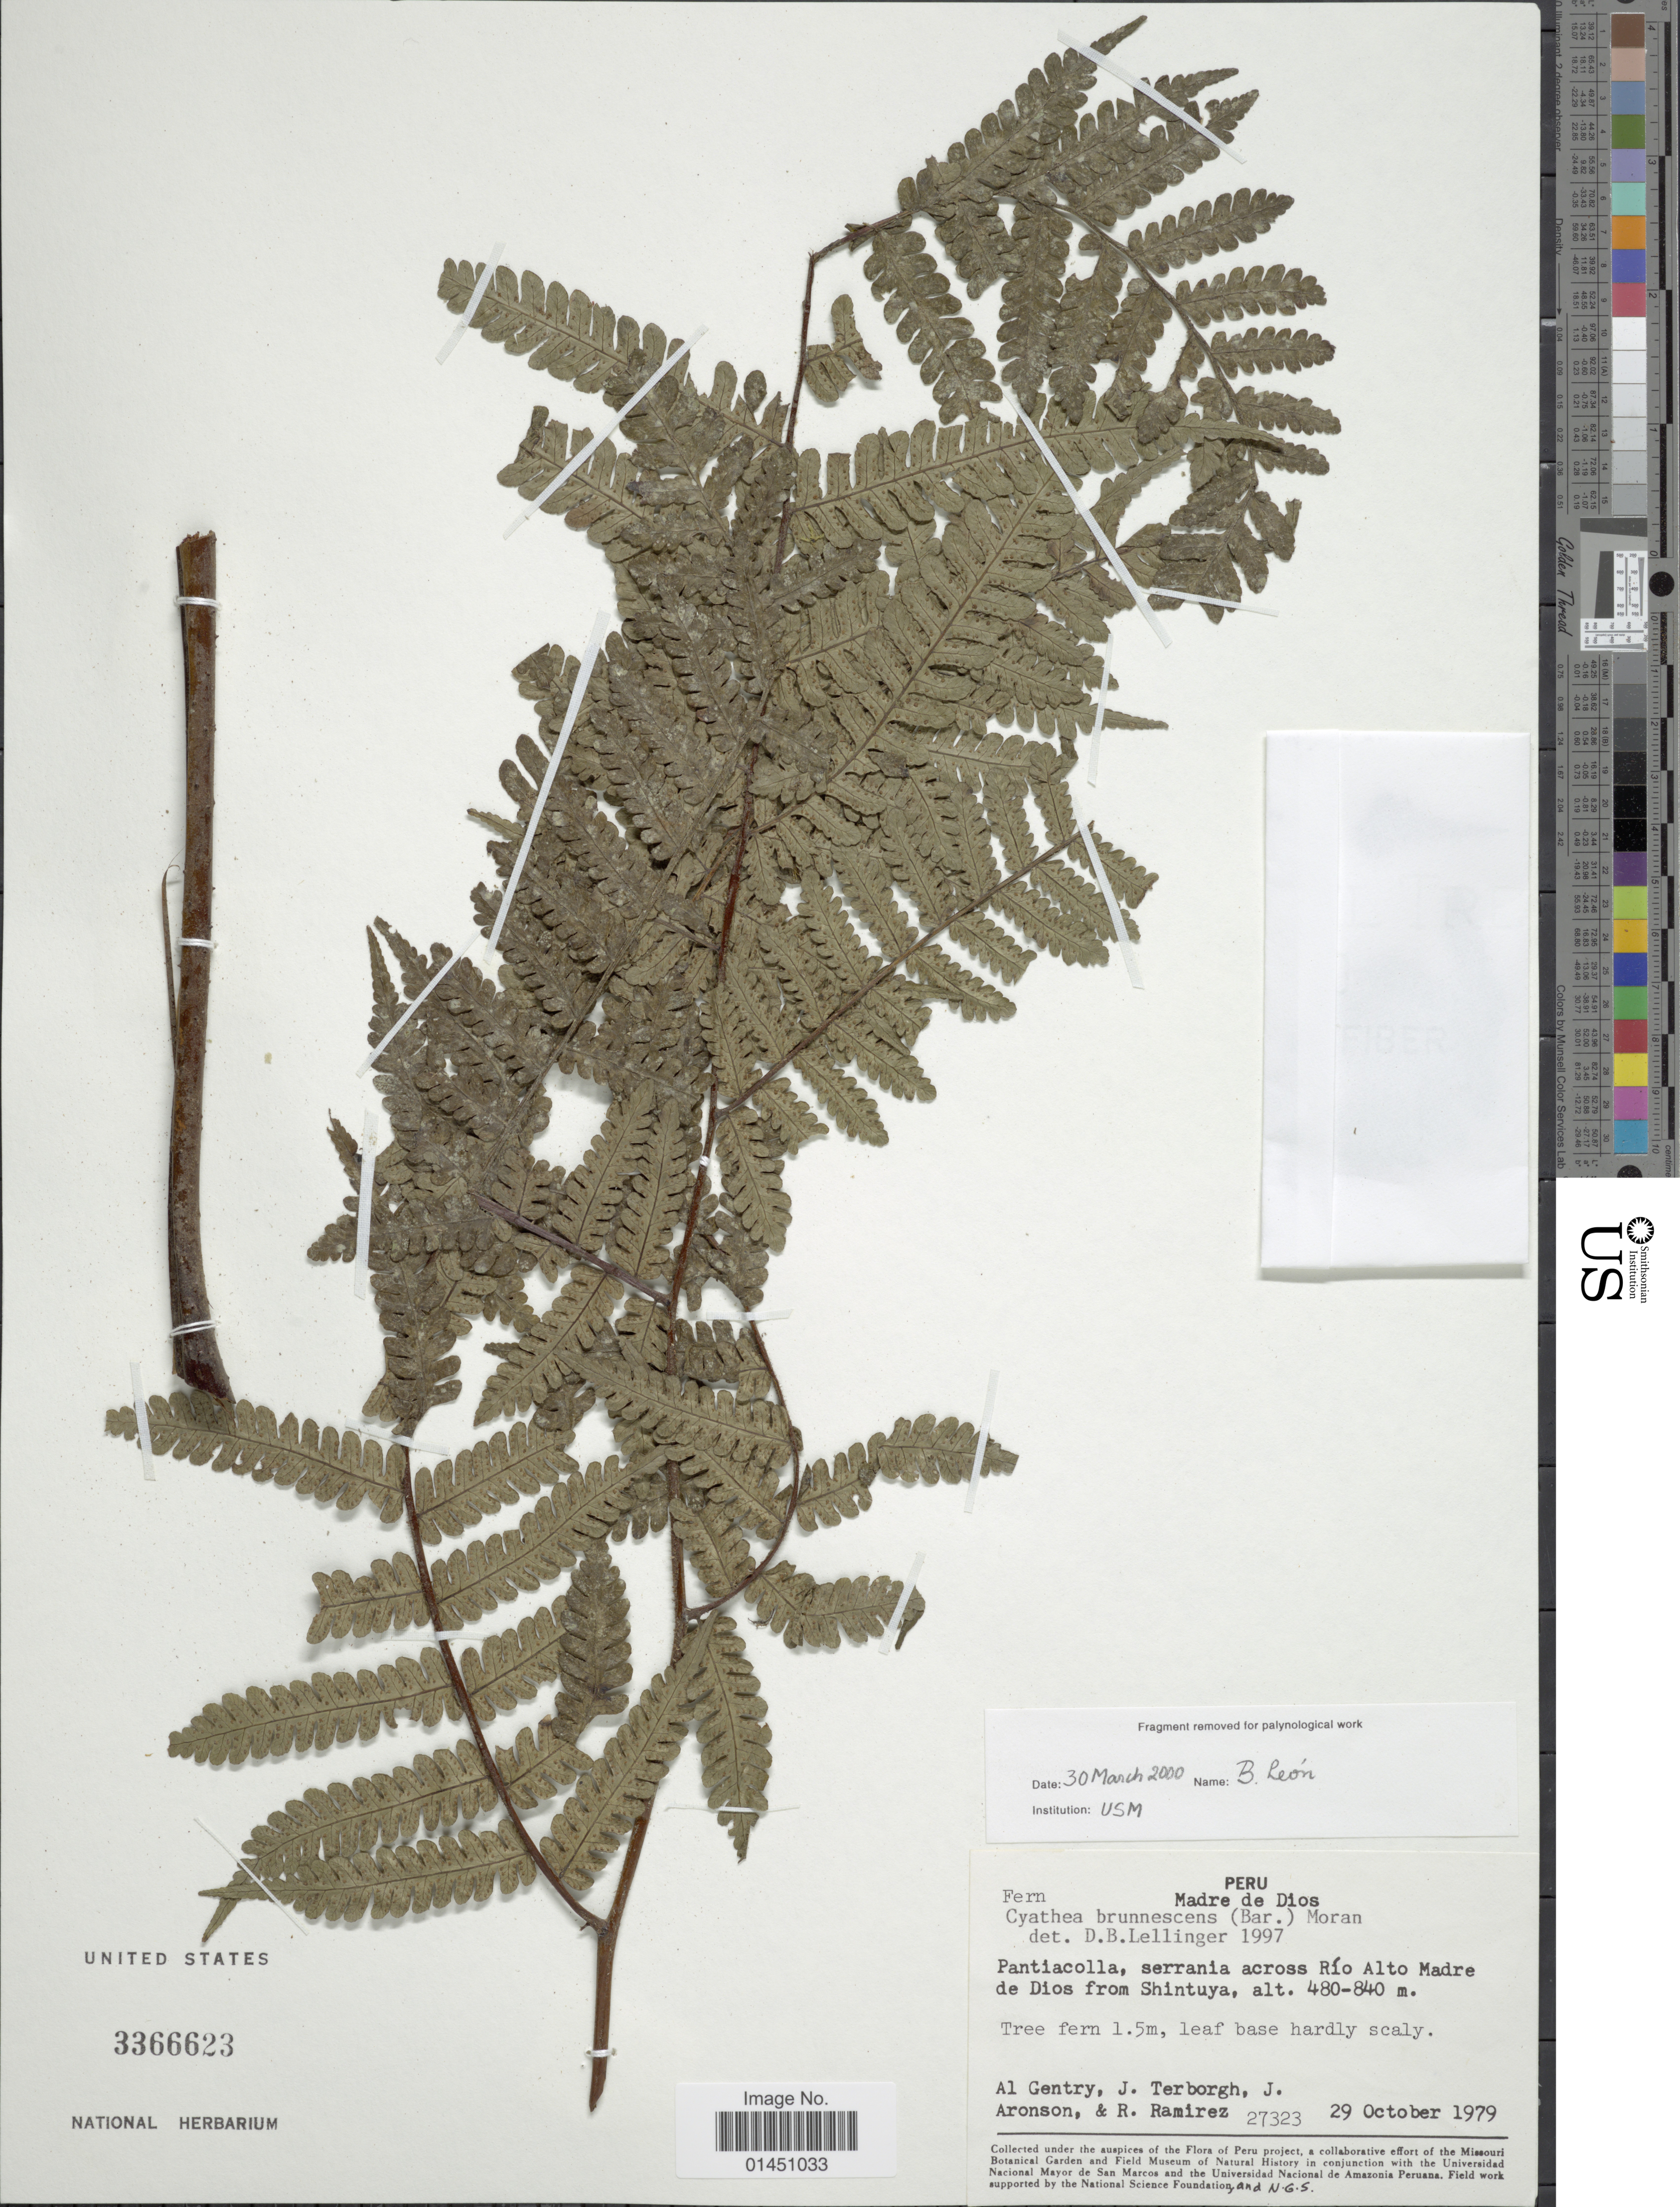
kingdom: Plantae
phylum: Tracheophyta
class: Polypodiopsida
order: Cyatheales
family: Cyatheaceae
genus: Cyathea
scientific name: Cyathea brunnescens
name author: (Barrington) R.C. Moran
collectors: A. H. Gentry, J. Terborgh, J. Aronson & R. Ramirez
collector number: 27323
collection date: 1979-10-29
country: Peru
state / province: Madre de Dios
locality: Pantiacolla, serrania across Rio Alto Madre de Dios from Shintuya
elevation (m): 480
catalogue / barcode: US 3366623